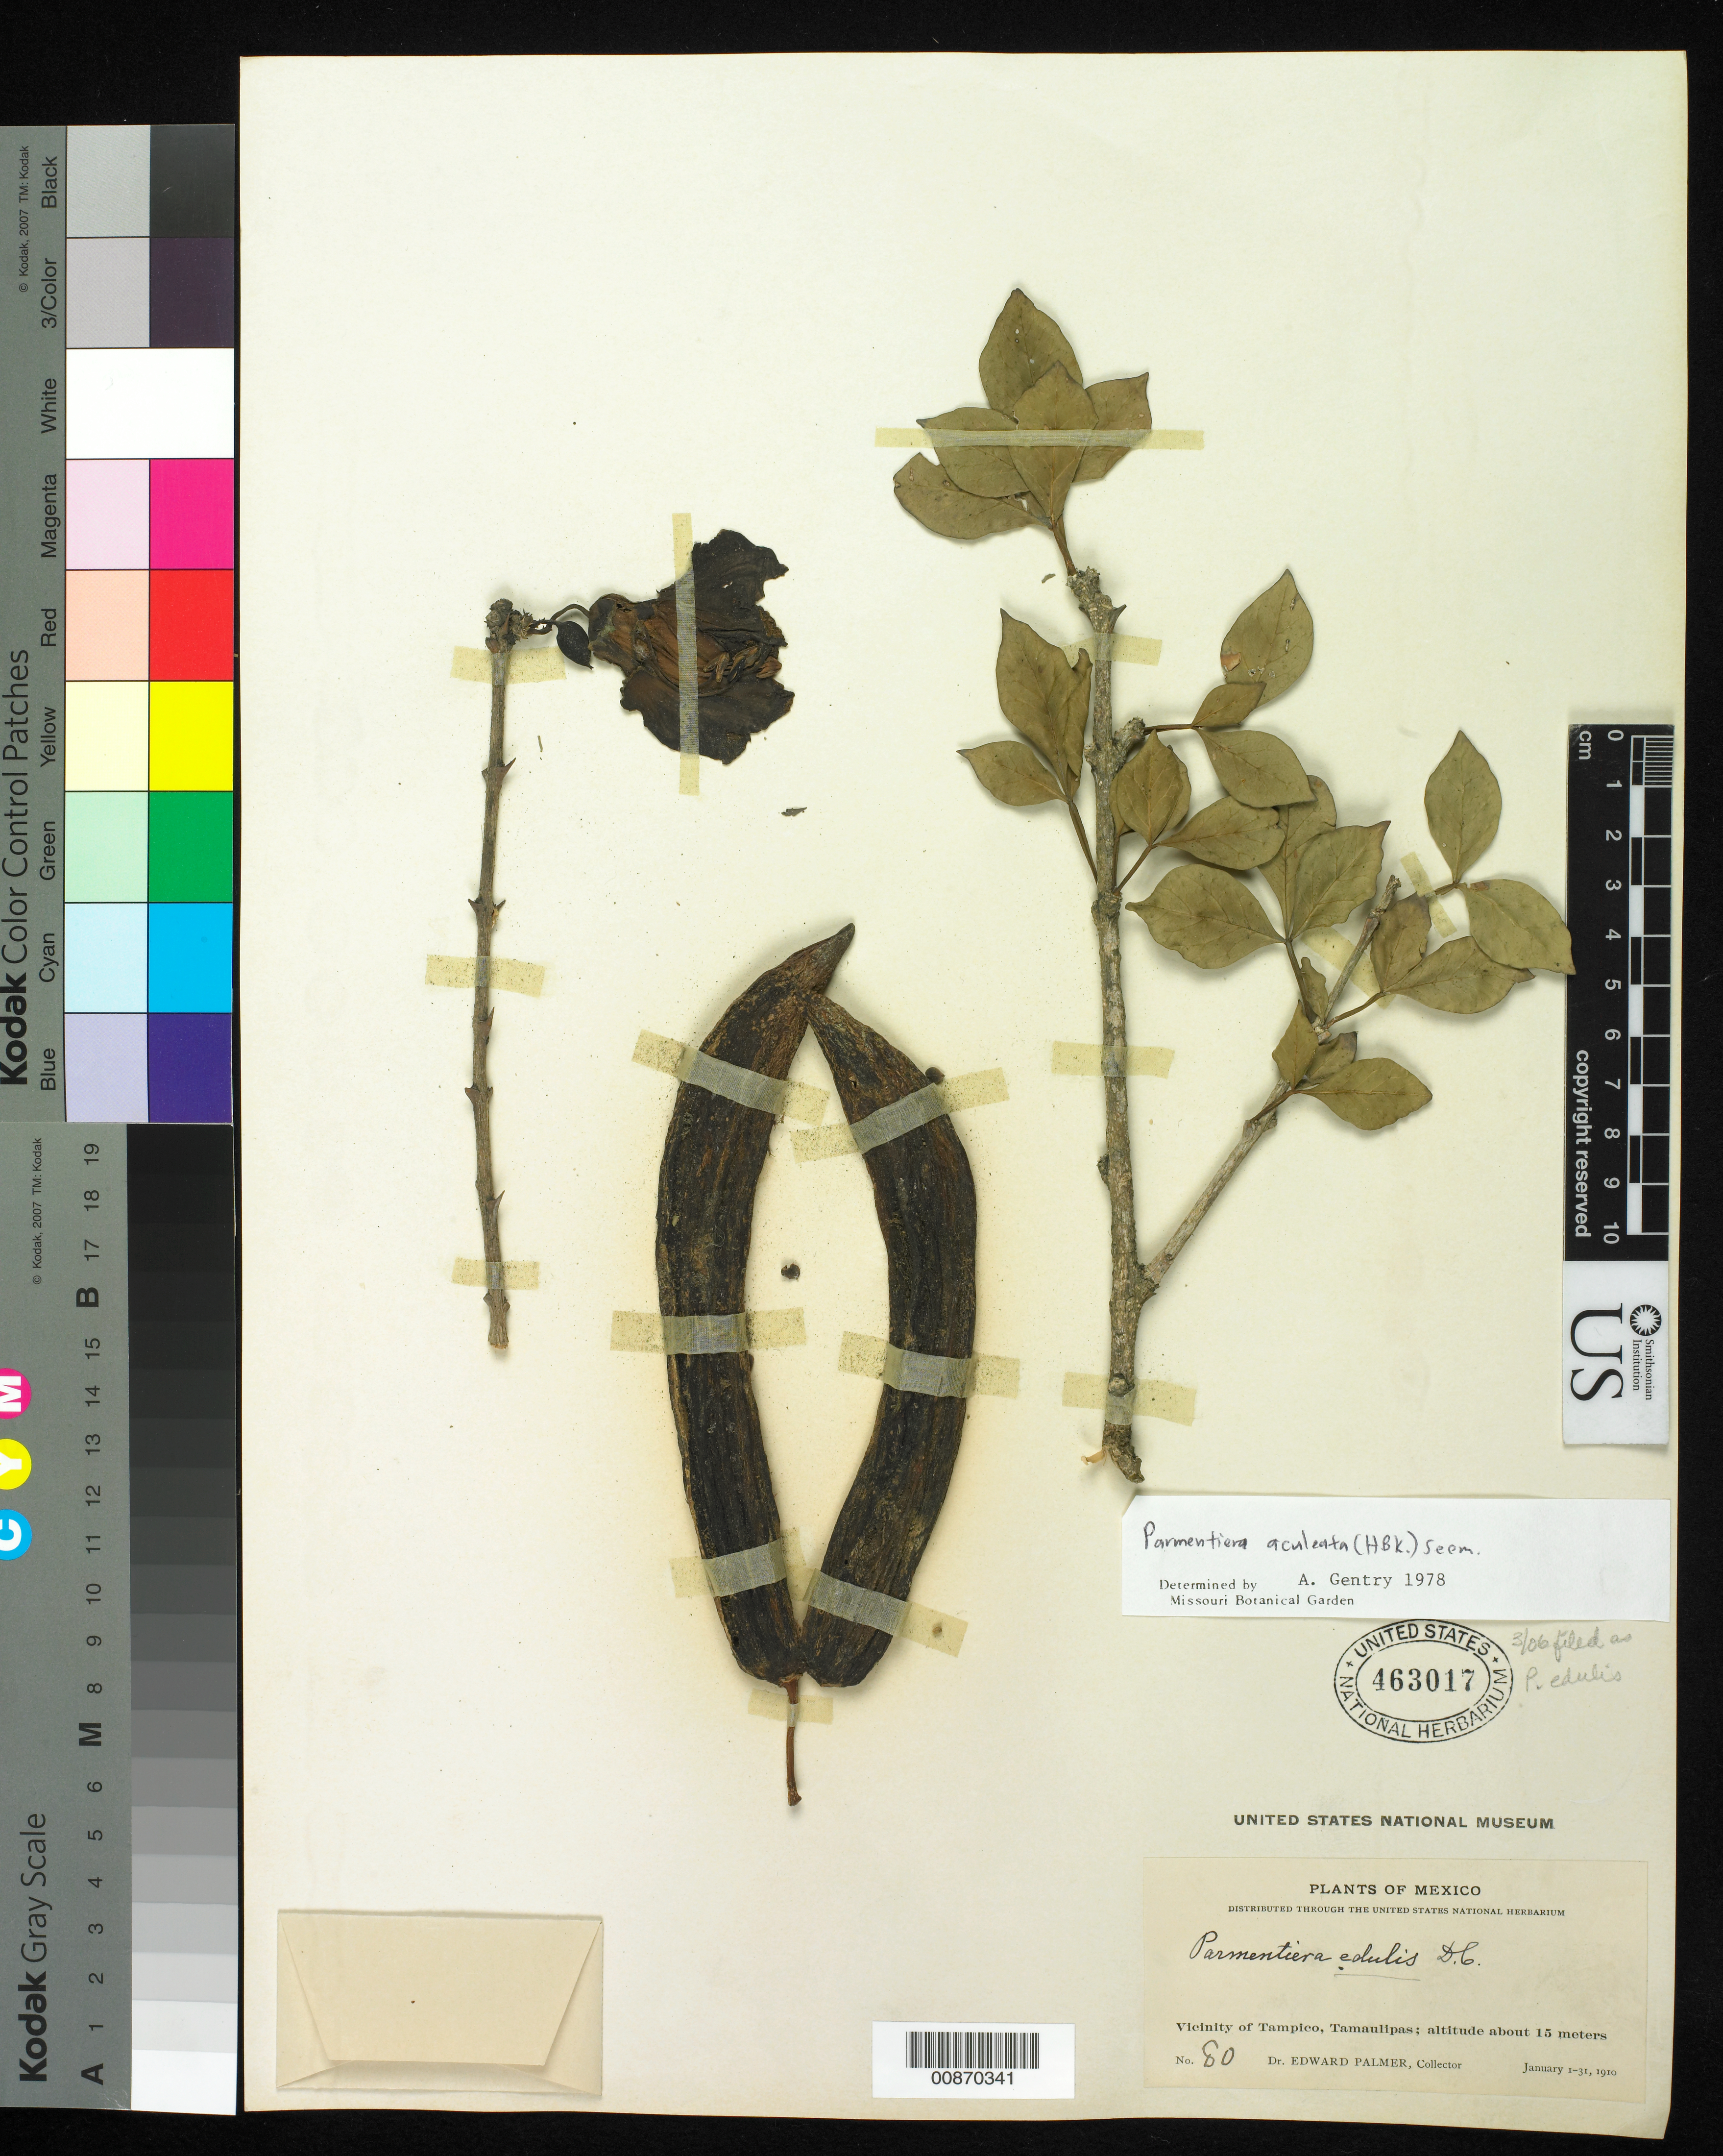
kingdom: Plantae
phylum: Tracheophyta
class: Magnoliopsida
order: Lamiales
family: Bignoniaceae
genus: Parmentiera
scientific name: Parmentiera edulis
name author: Raf.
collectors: E. Palmer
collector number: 80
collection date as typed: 01 Jan 1910 to 31 Jan 1910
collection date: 1910-01-01/1910-01-31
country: Mexico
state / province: Tamaulipas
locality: Vicinity of Tampico, Tamaulipas.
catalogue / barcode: US 463017